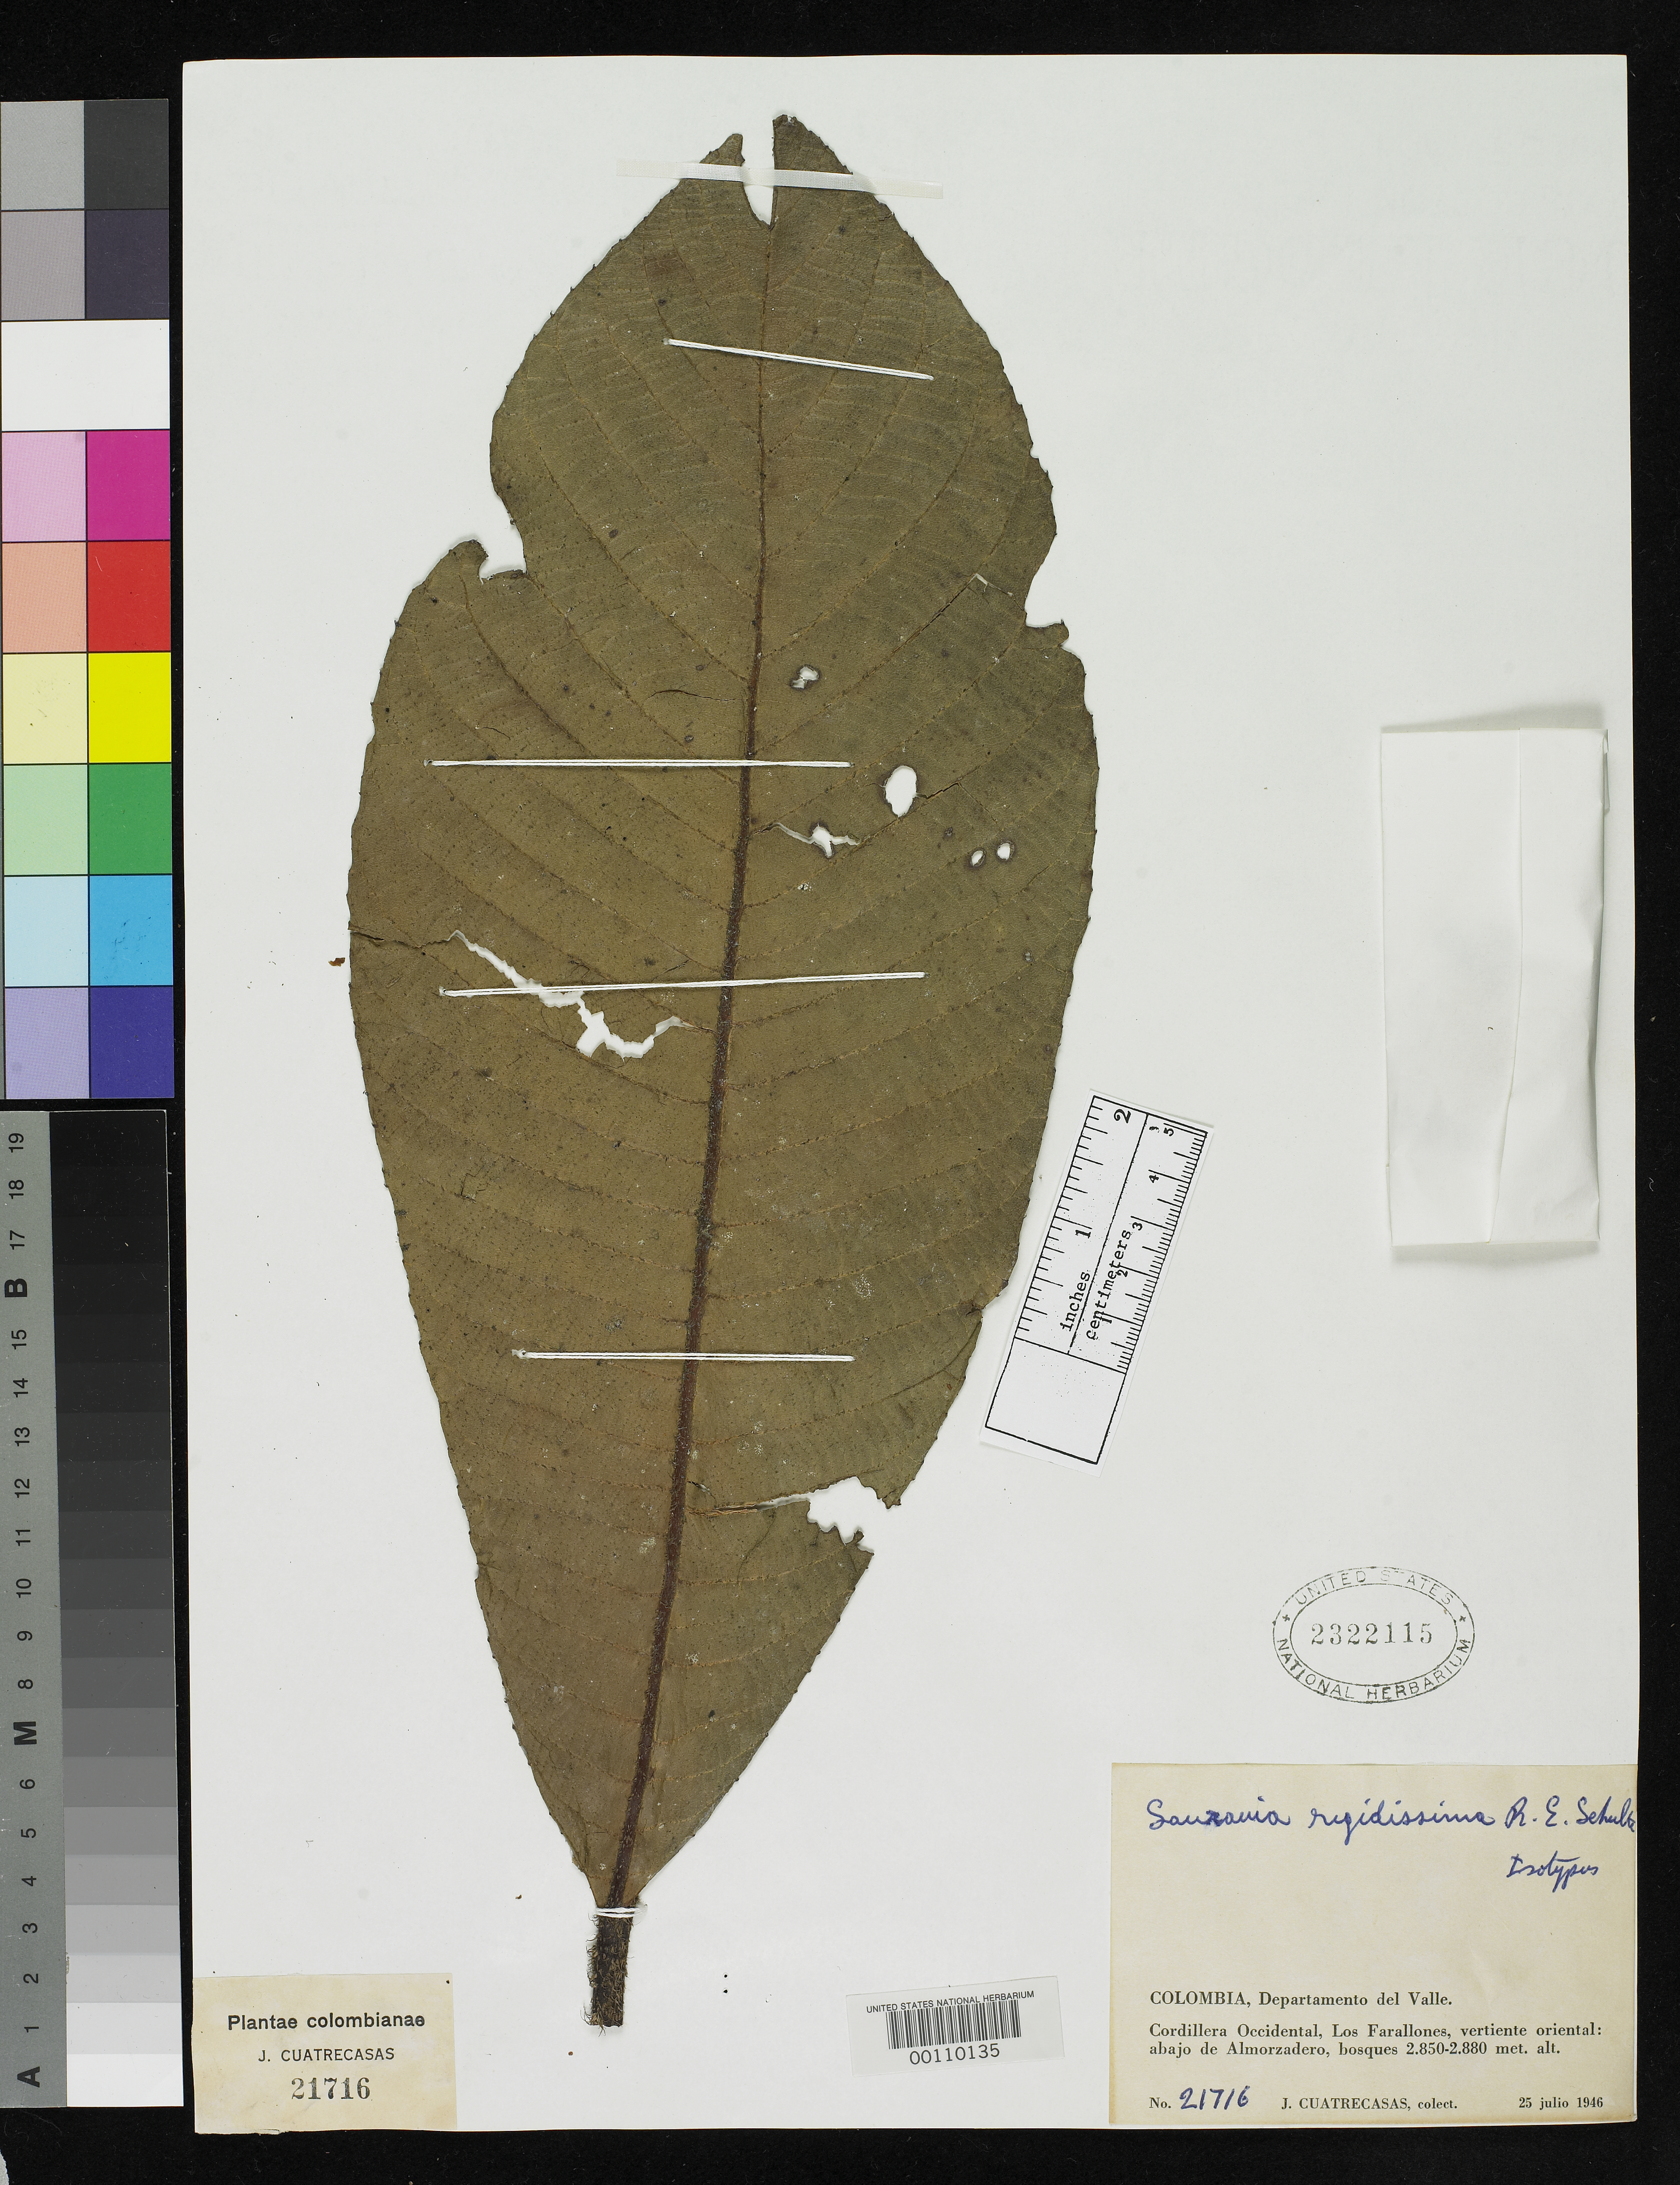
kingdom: Plantae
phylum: Tracheophyta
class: Magnoliopsida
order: Ericales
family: Actinidiaceae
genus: Saurauia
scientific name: Saurauia rigidissima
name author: R.E. Schult.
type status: Isotype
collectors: J. Cuatrecasas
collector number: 21716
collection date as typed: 25 Jul 1946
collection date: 1946-07-25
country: Colombia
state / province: Valle del Cauca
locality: Cordillera Occidental, Los Farallones.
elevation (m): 2850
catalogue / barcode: US 2322115